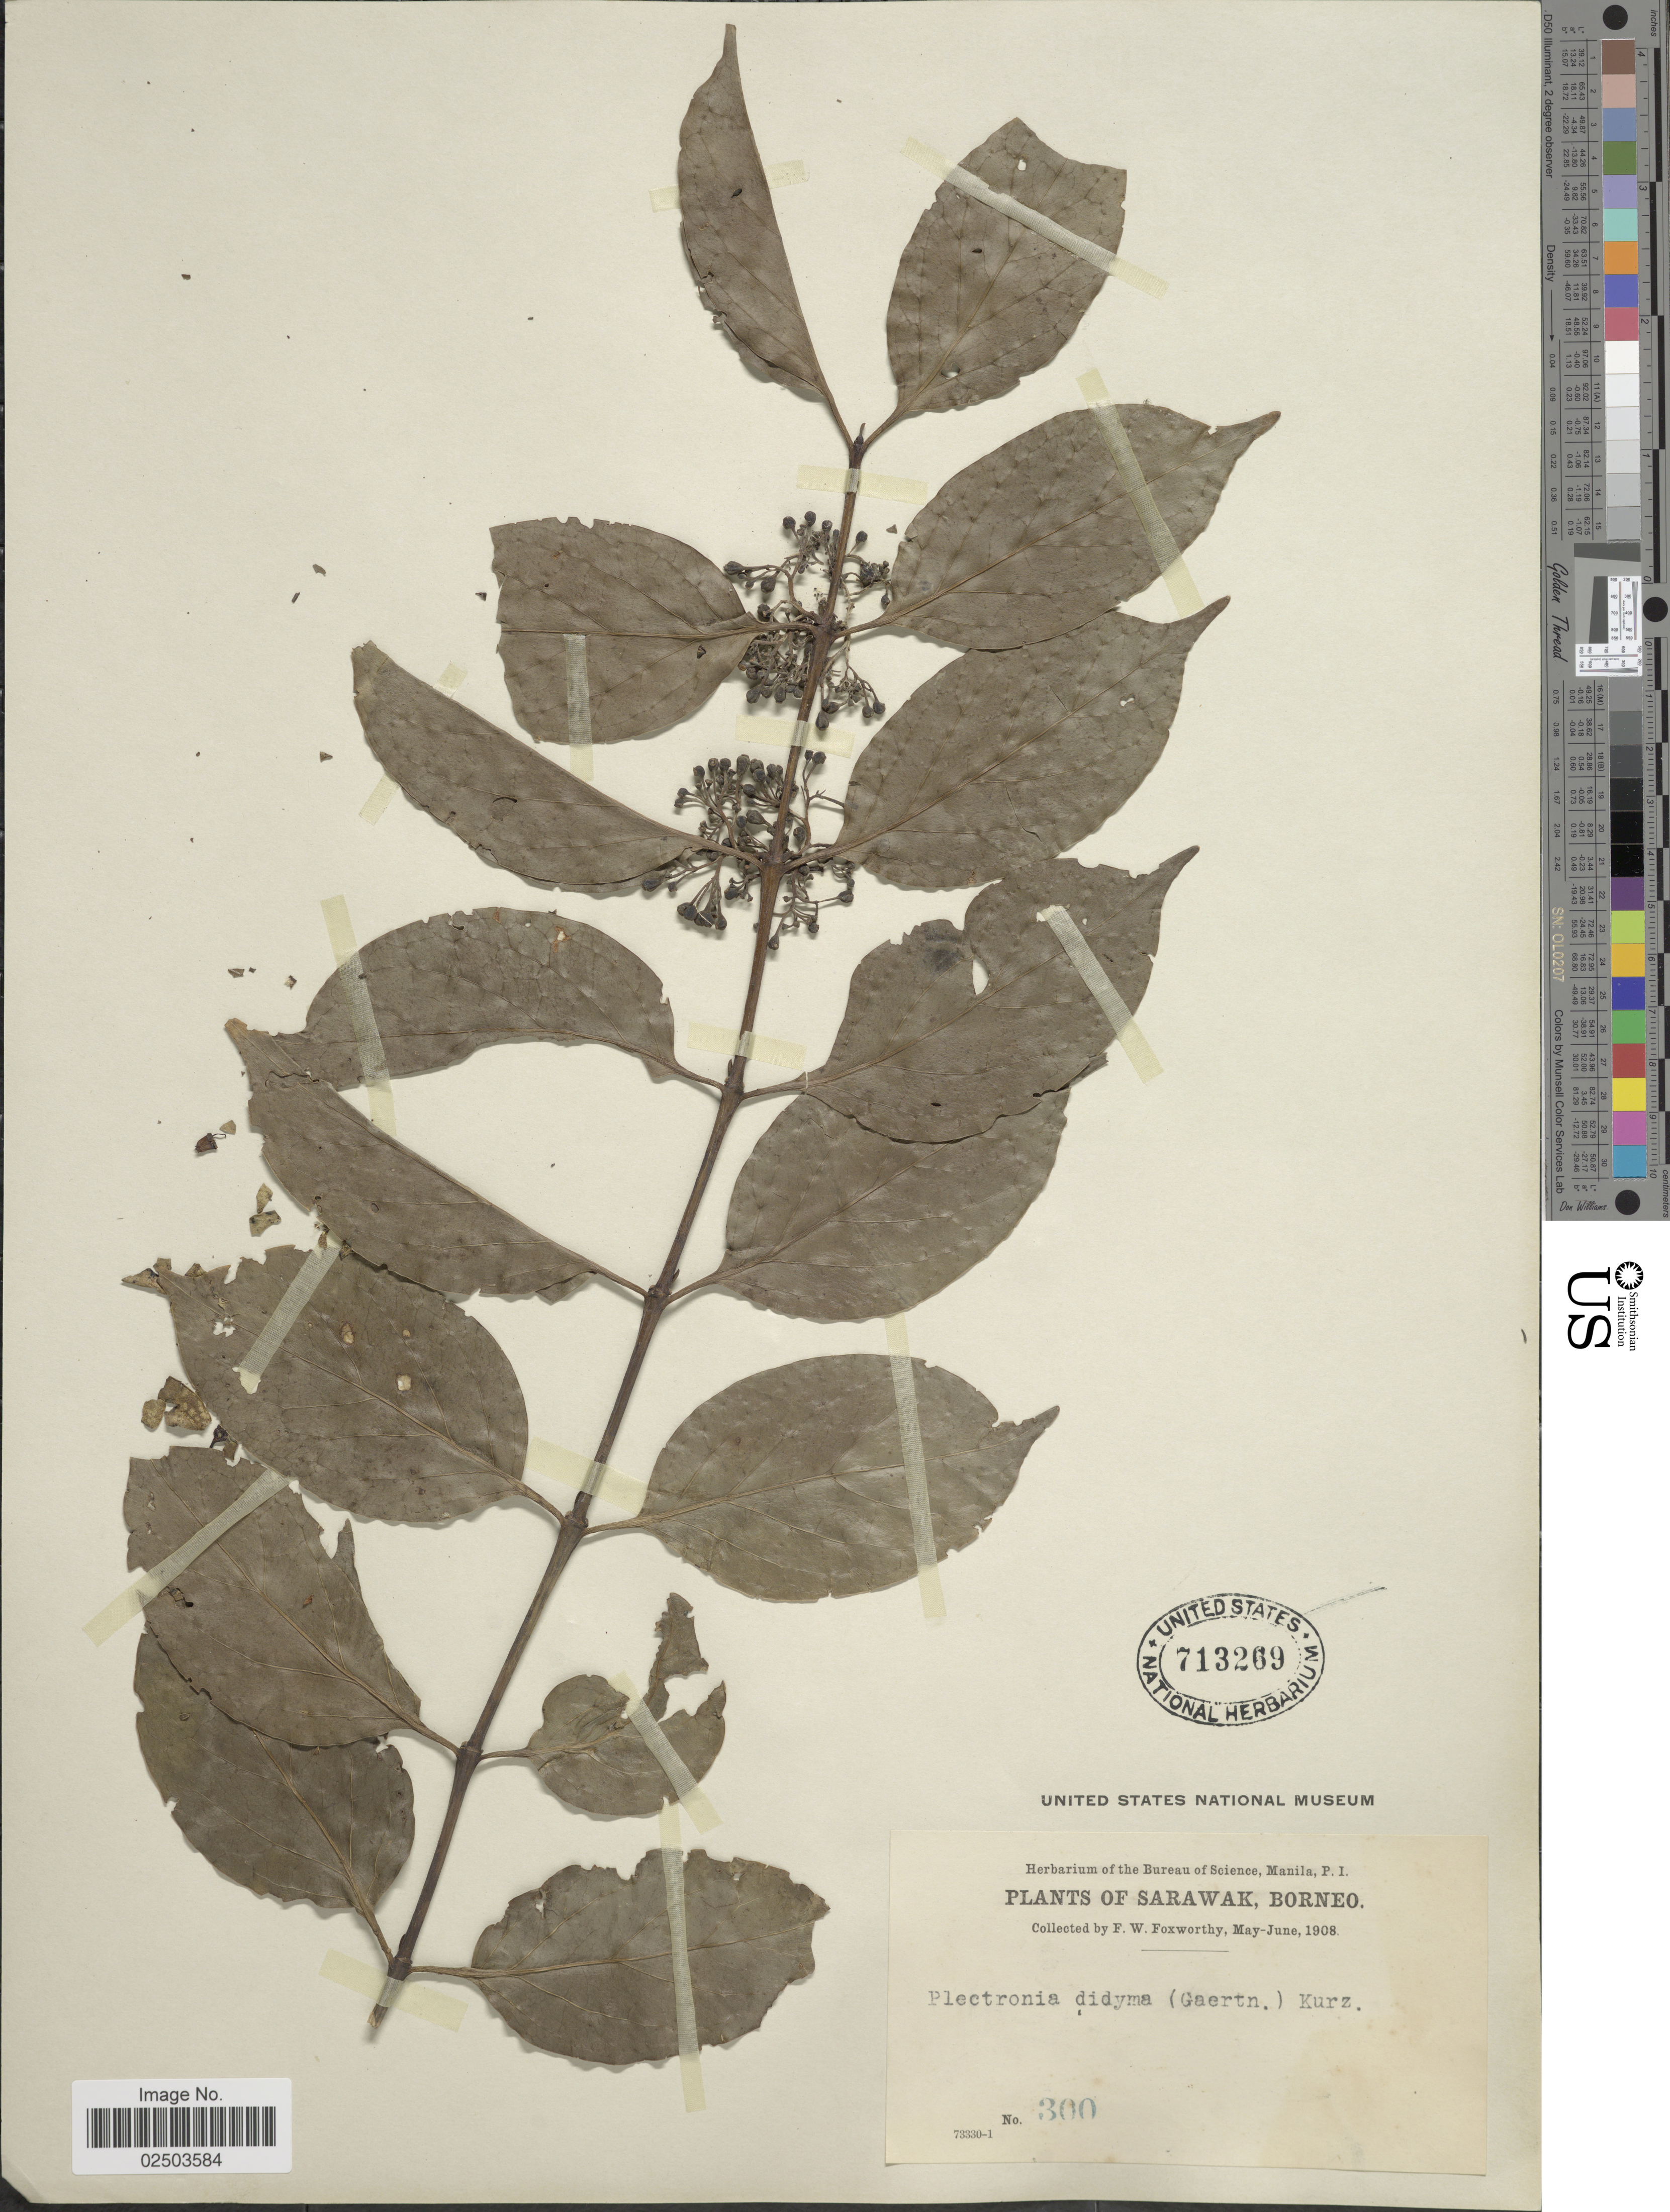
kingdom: Plantae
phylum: Tracheophyta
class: Magnoliopsida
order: Gentianales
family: Rubiaceae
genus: Psydrax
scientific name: Psydrax dicoccos var. dicoccos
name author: Gaertn.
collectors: F. W. Foxworthy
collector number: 300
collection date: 1908-05/1908-06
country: Malaysia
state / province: Sarawak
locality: Borneo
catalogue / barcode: US 713269